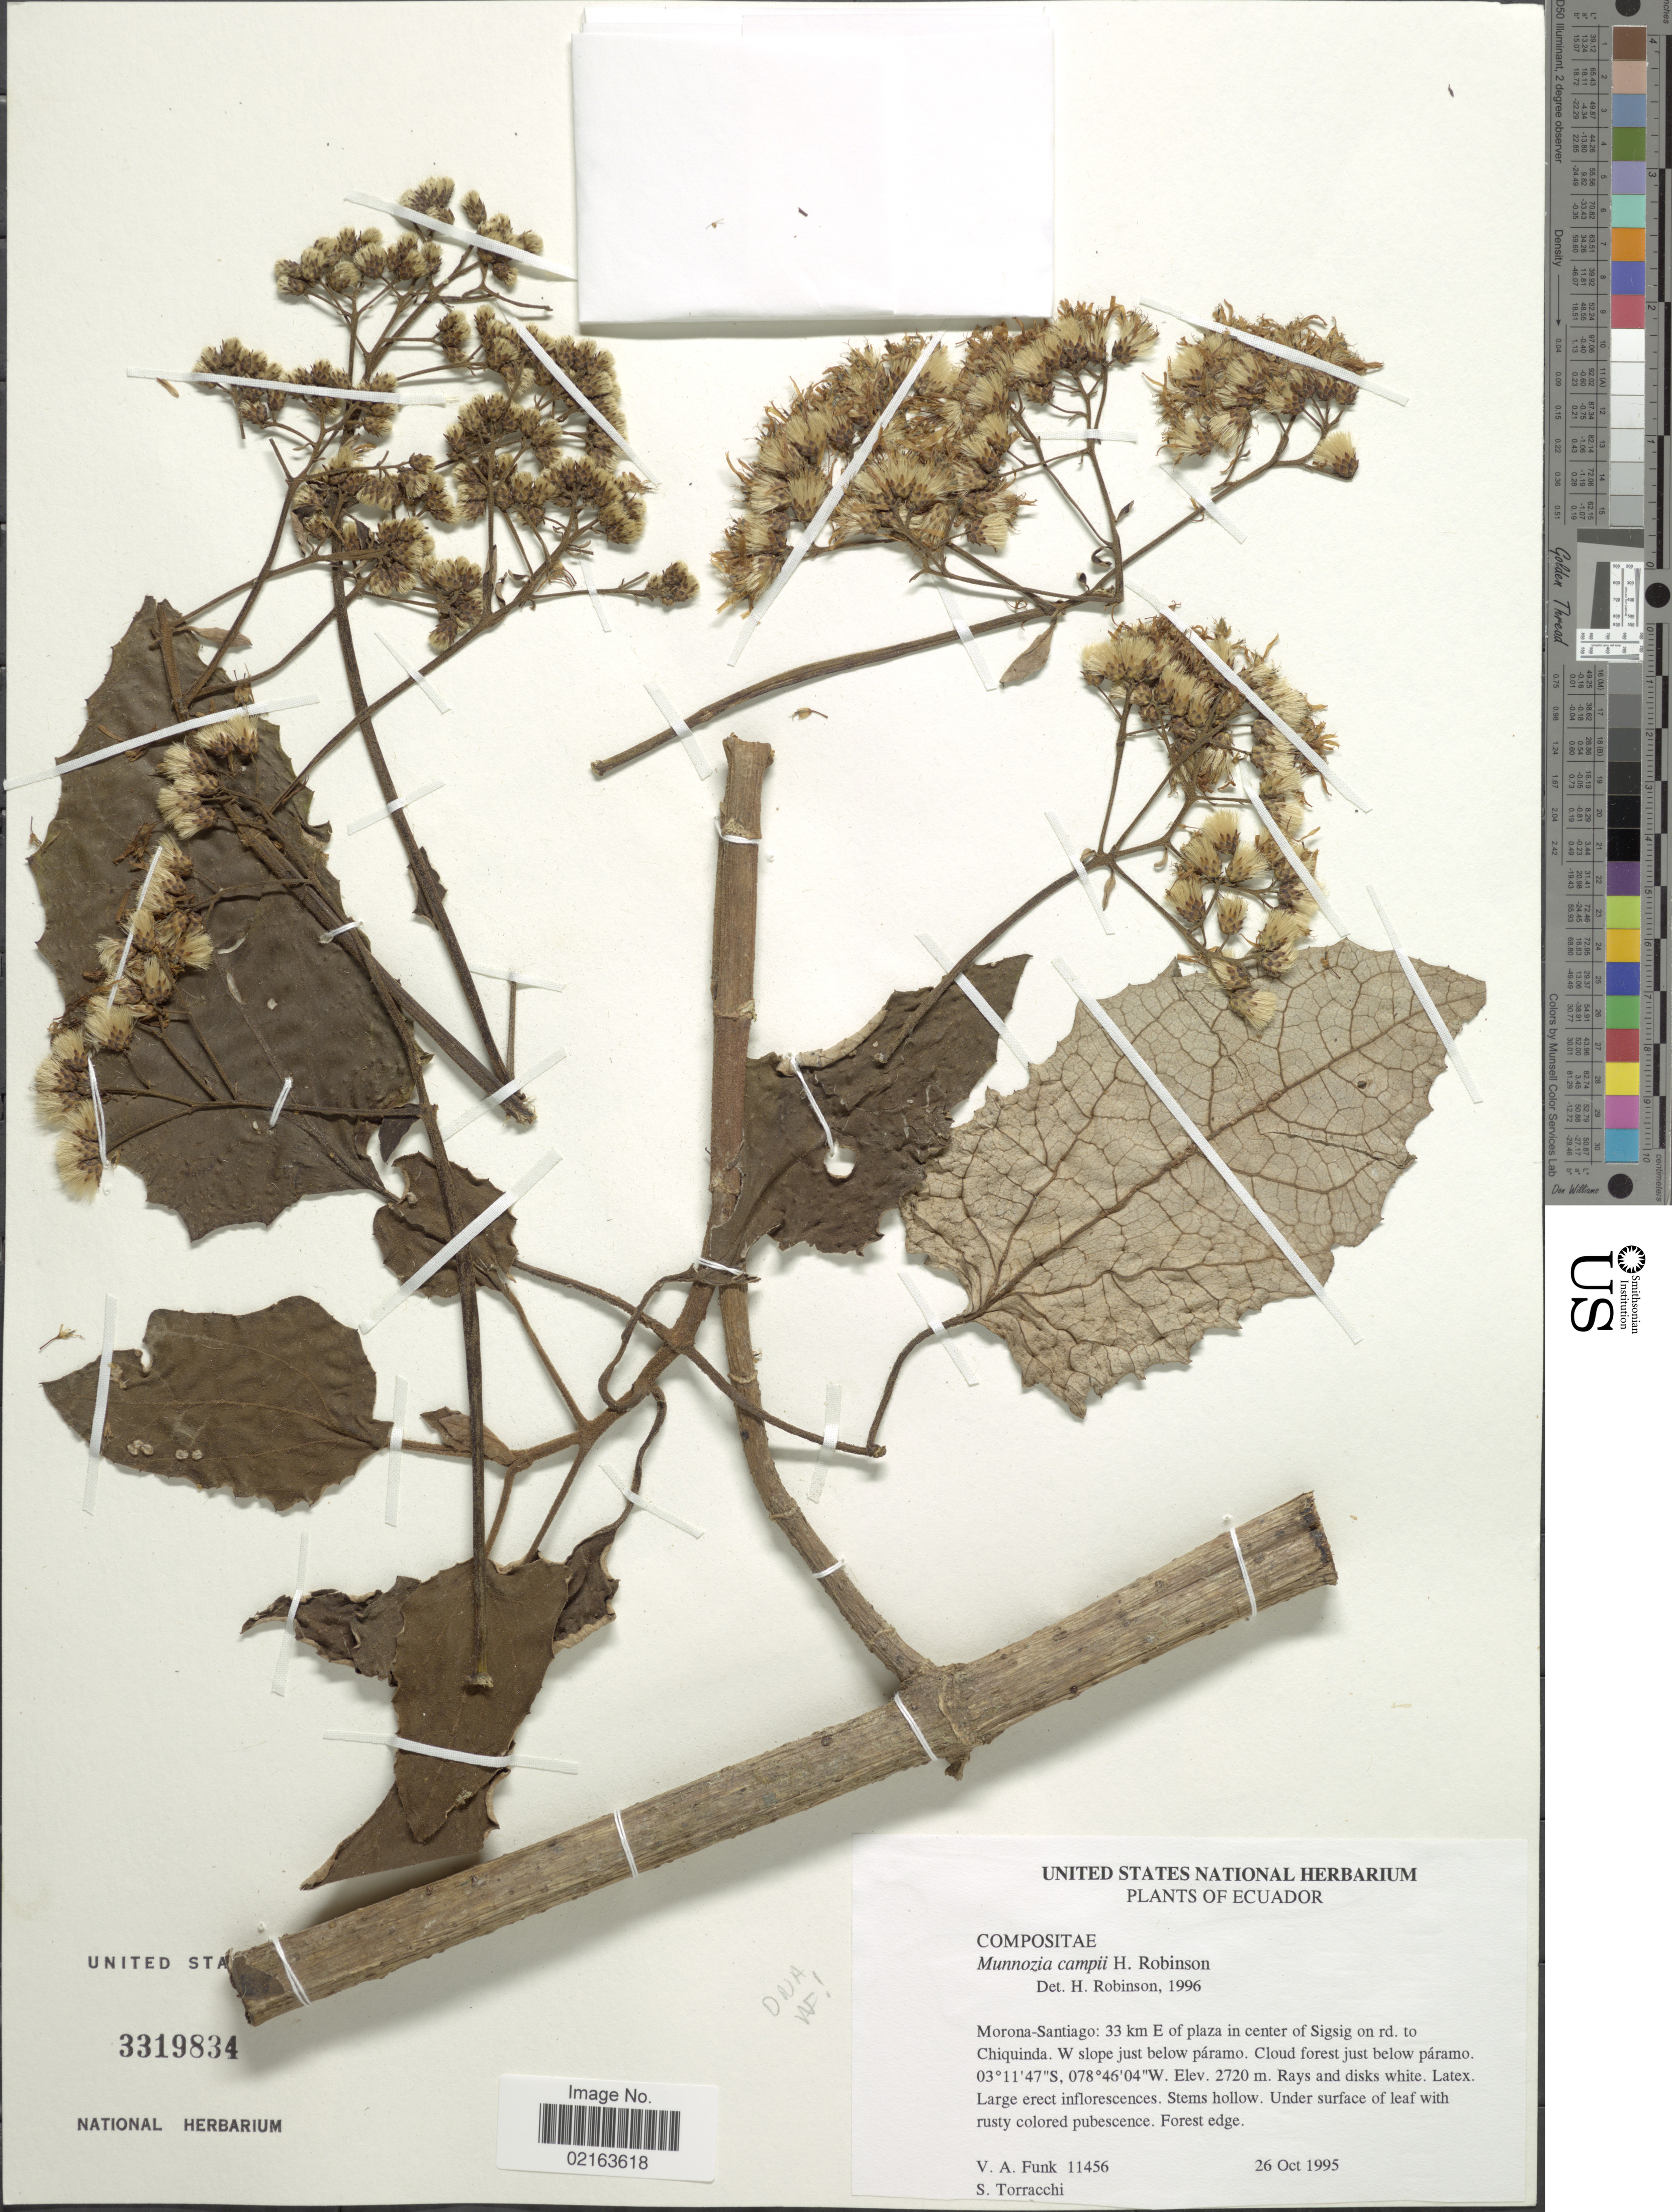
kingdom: Plantae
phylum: Tracheophyta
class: Magnoliopsida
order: Asterales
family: Asteraceae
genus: Munnozia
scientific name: Munnozia campii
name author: H. Rob.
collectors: V. Funk & S. Torracchi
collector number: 11456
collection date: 1995-10-26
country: Ecuador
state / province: Morona-Santiago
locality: Morona-Santiago: 33 km E of plaza in center of Sigsig on rd. to Chiquinda. W slope just below páramo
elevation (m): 2720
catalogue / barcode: US 3319834